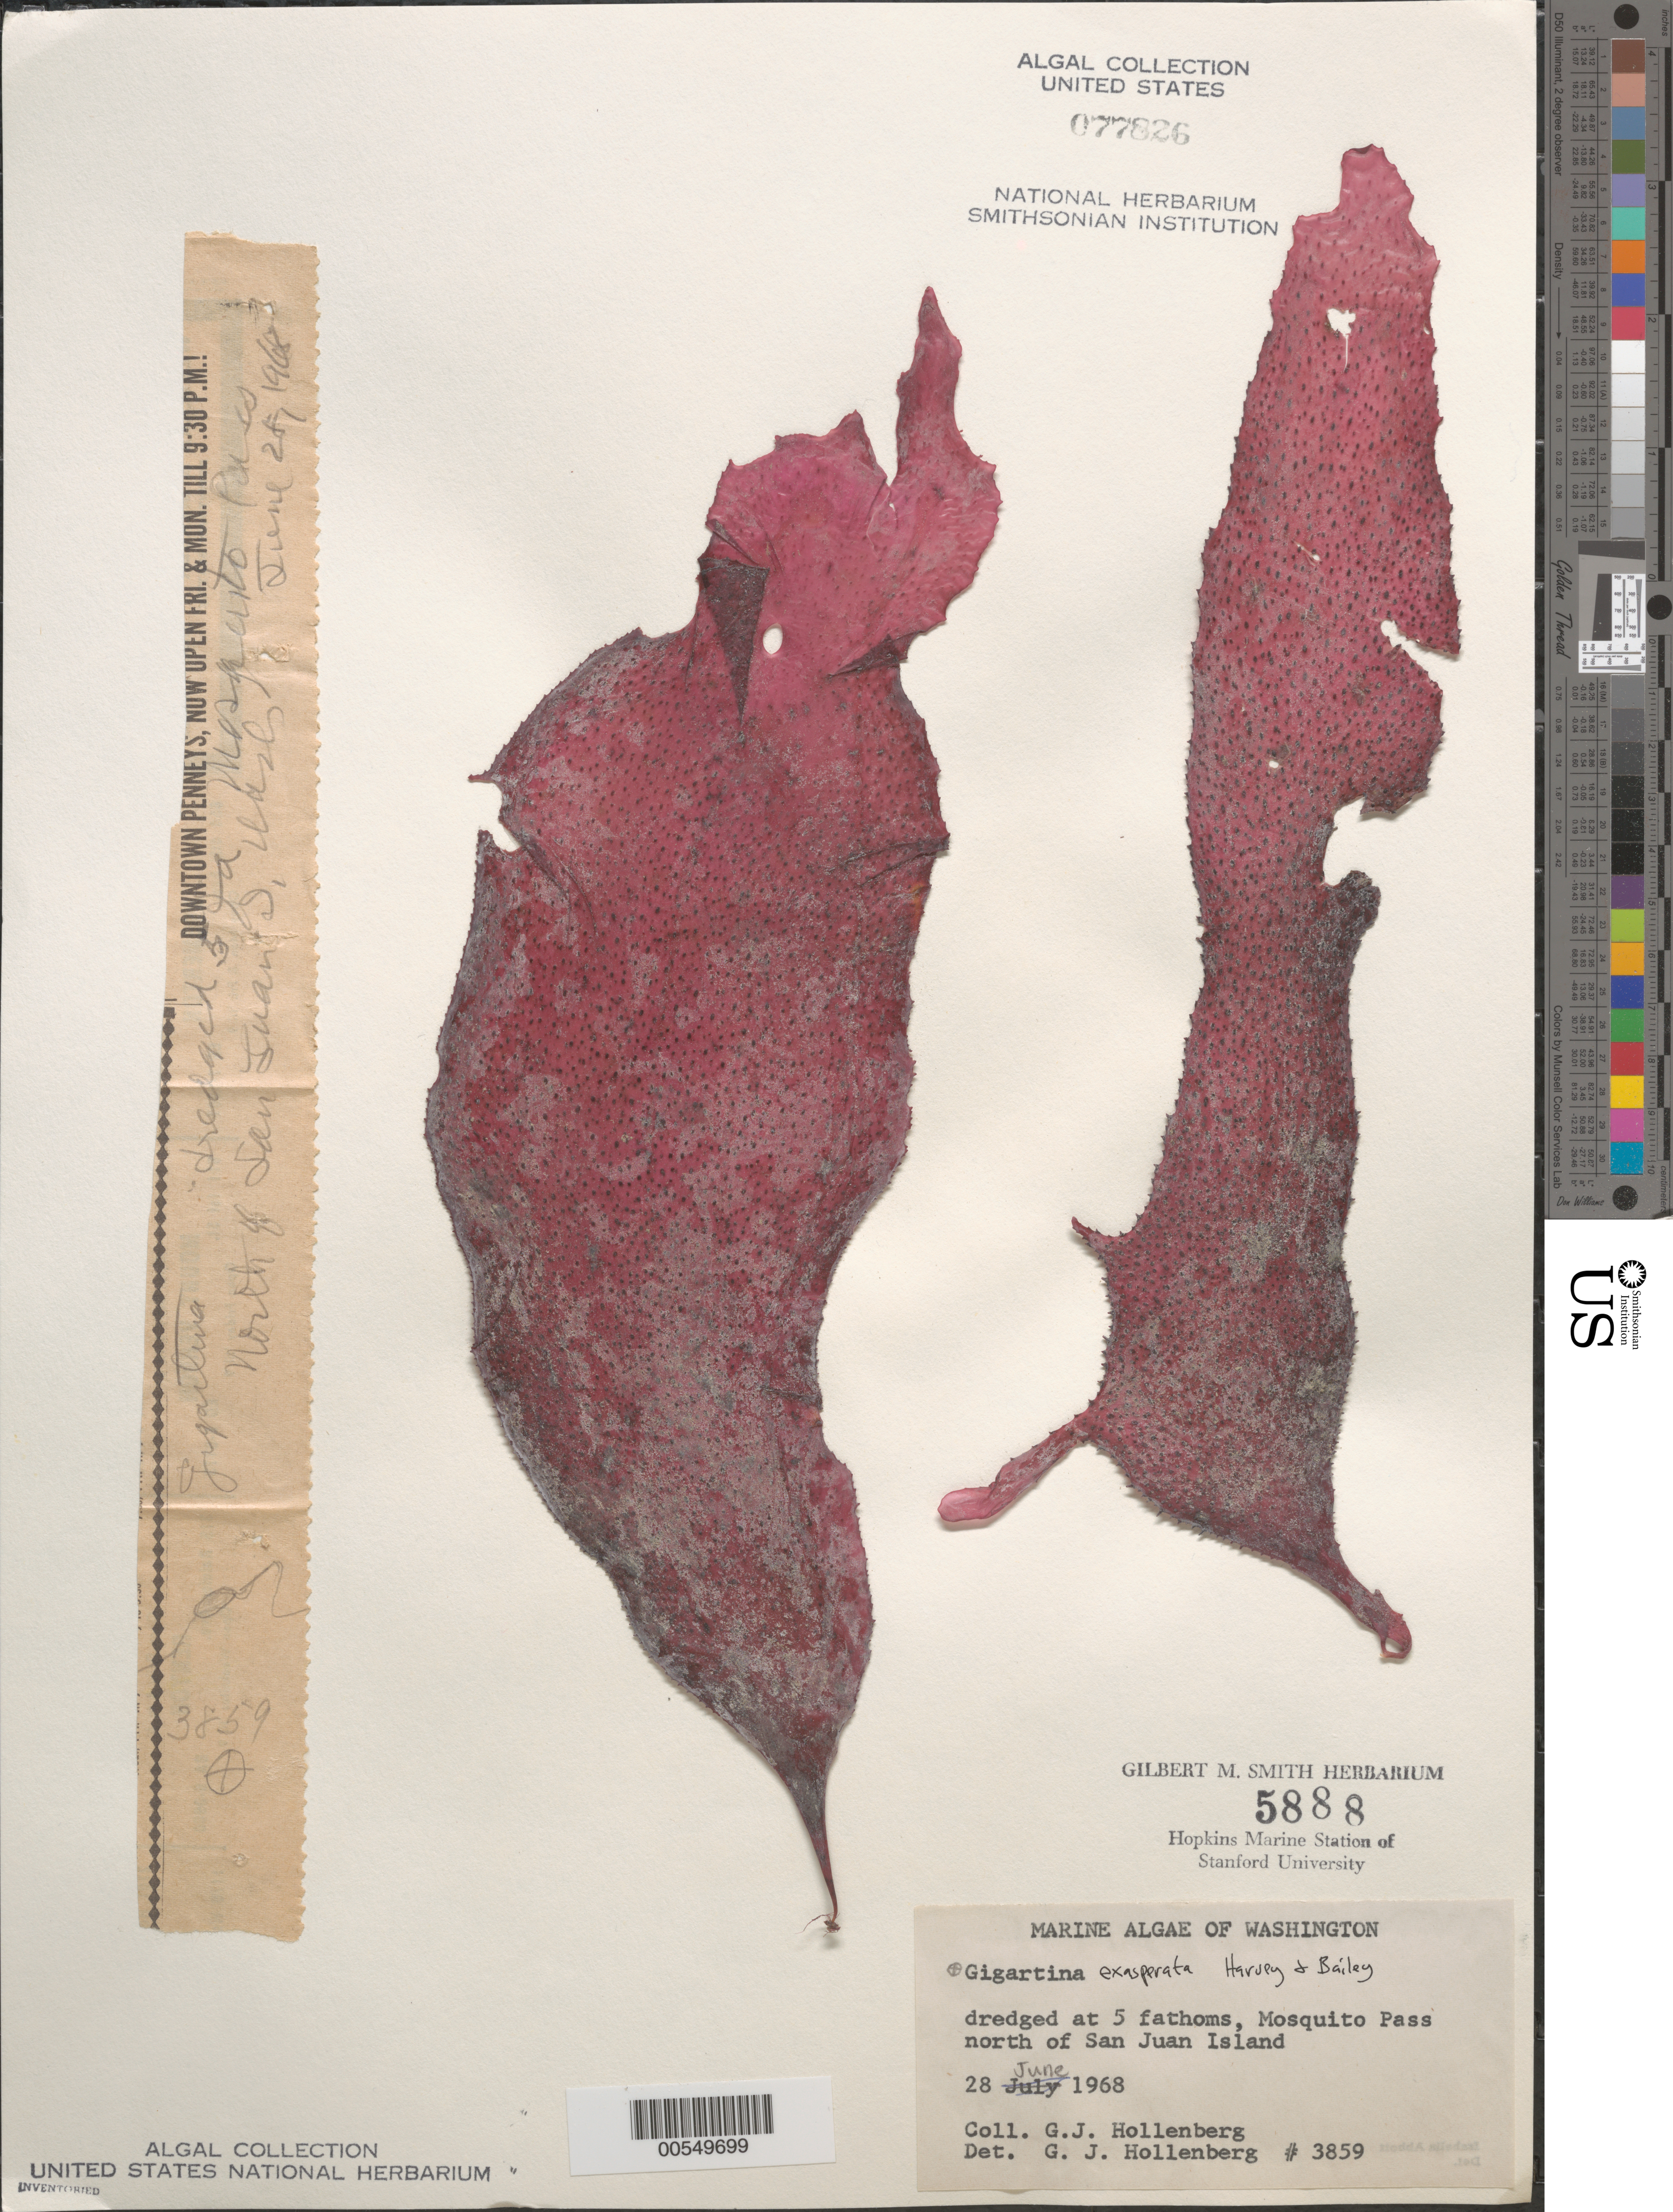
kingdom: Plantae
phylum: Rhodophyta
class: Florideophyceae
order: Gigartinales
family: Gigartinaceae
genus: Chondracanthus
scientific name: Chondracanthus exasperatus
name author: (Harv. & J. Bailey) J.R. Hughey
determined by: Algae name updating Project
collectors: G. Hollenberg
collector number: GJH 3859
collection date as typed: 28 Jun 1968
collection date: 1968-06-28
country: United States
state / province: Washington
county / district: San Juan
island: San Juan Islands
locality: Mosquito Pass, north of San Juan Island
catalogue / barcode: US 77826